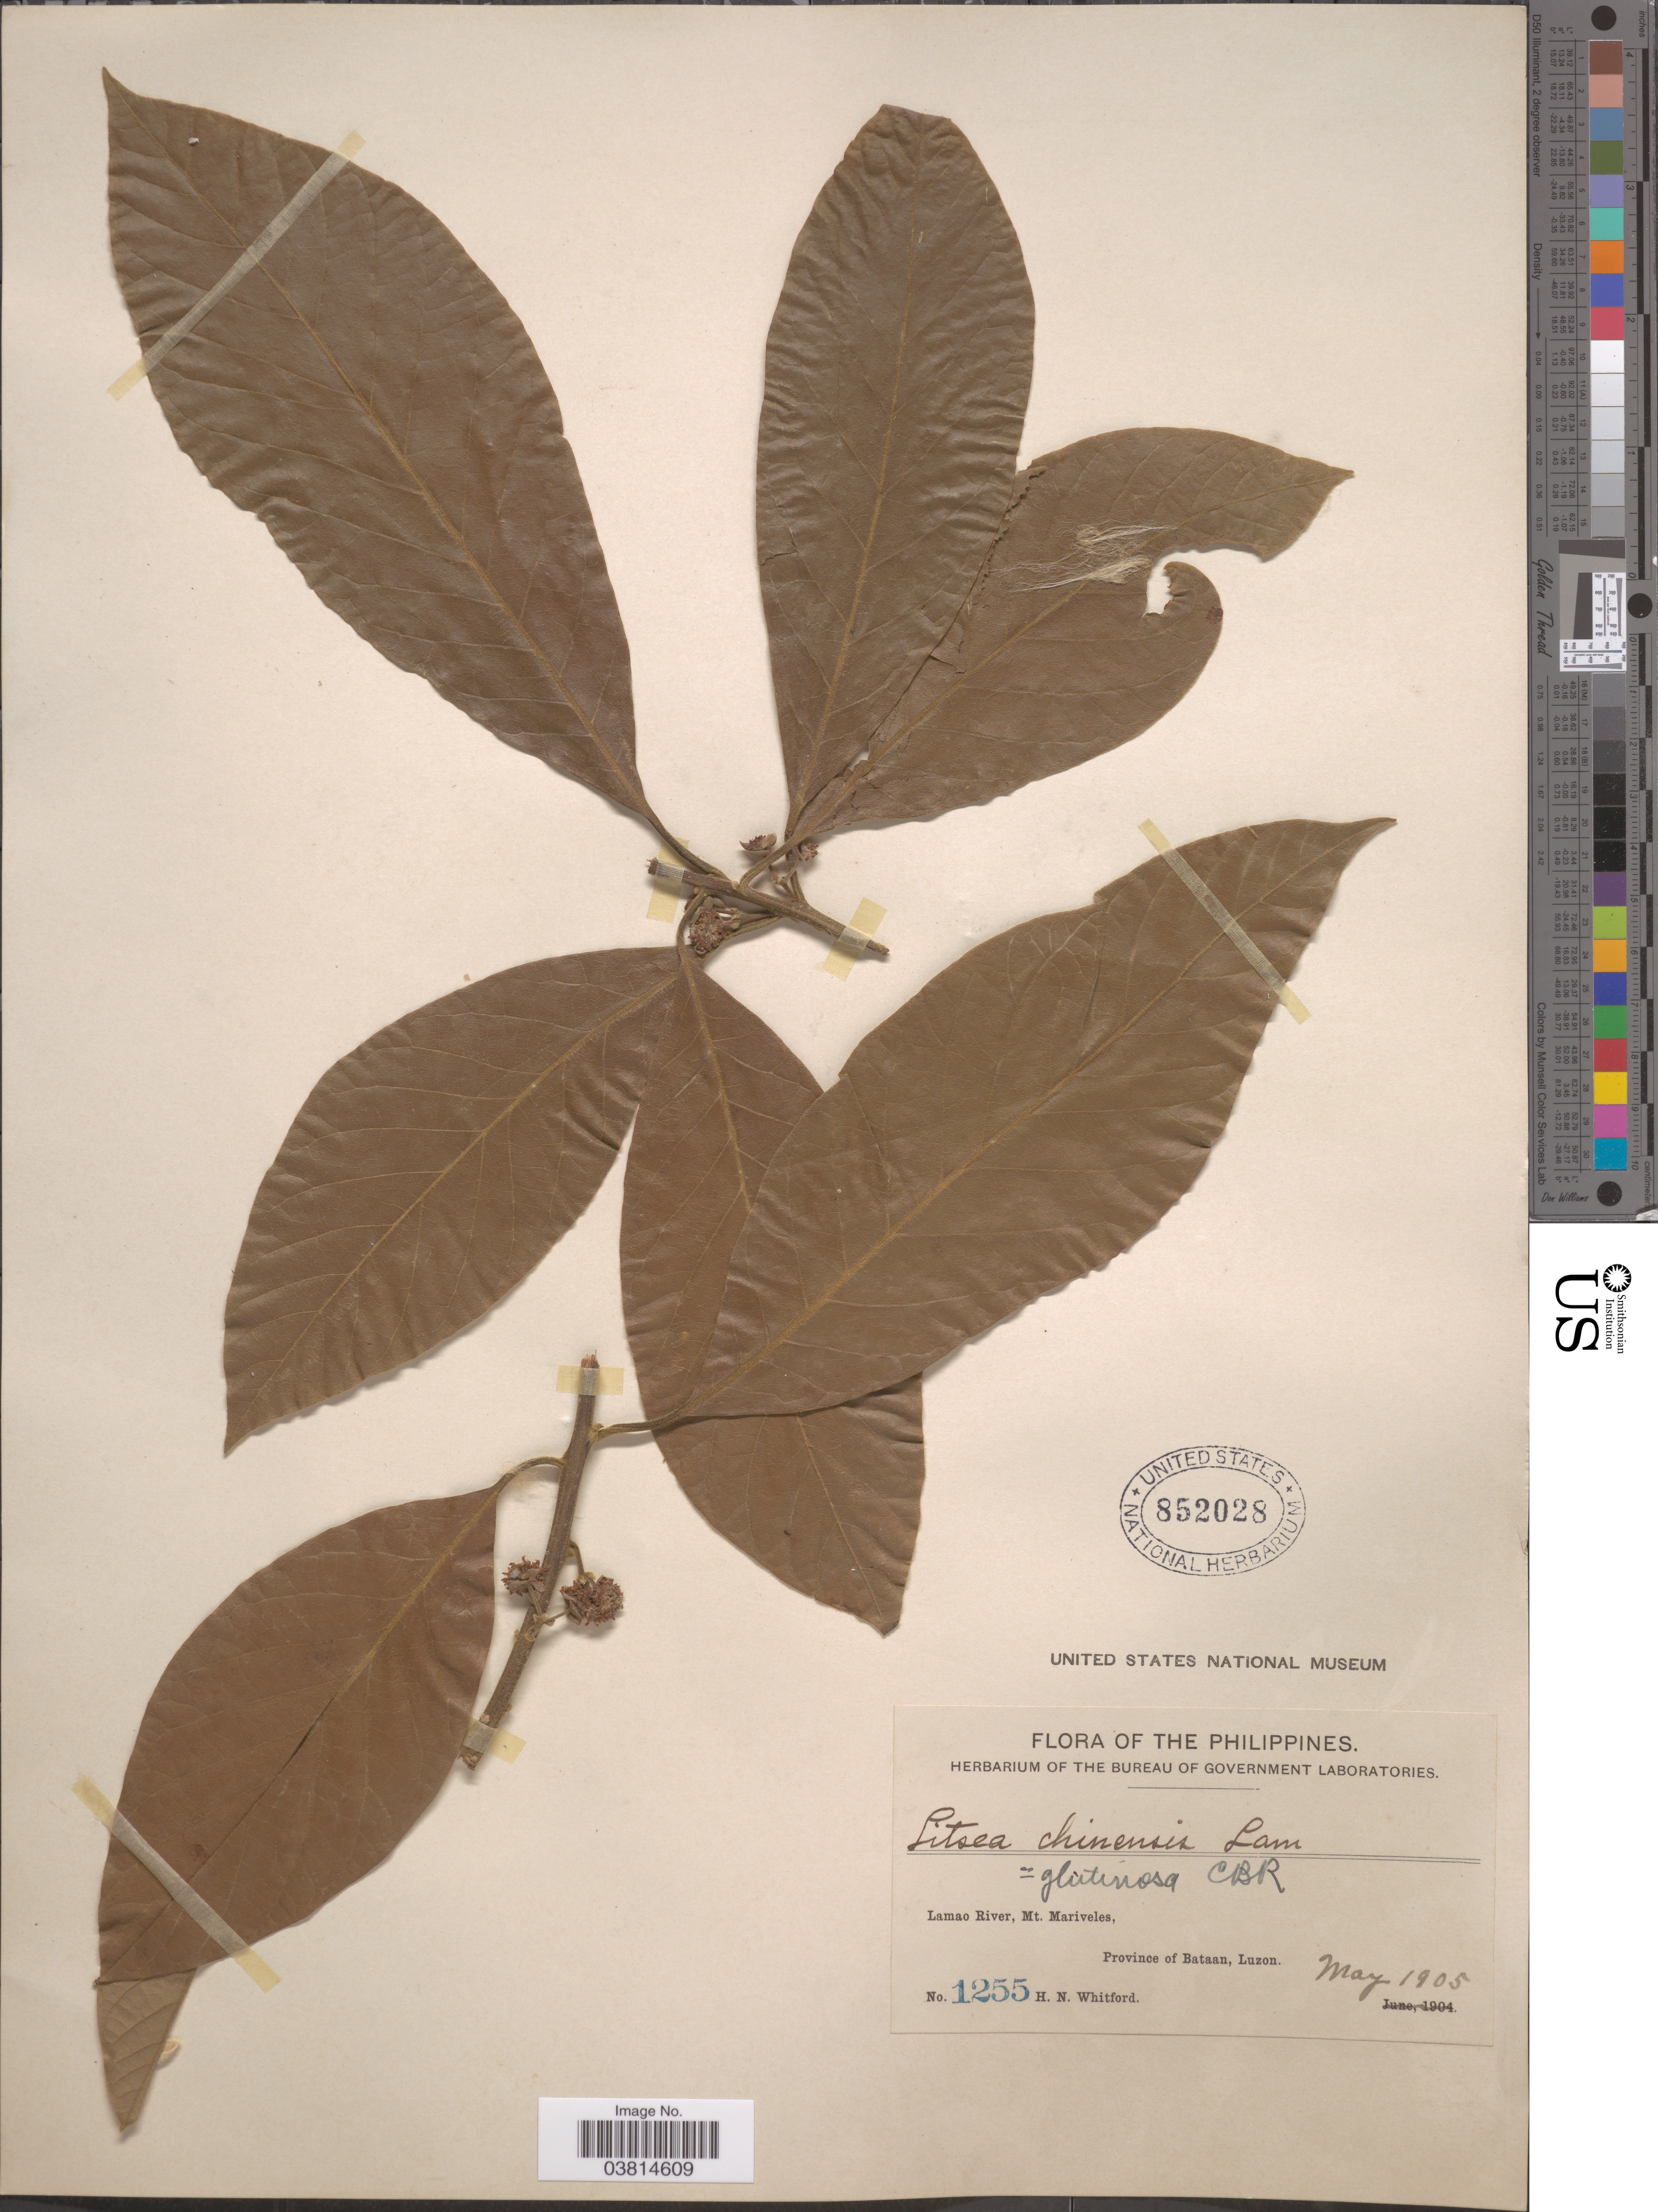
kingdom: Plantae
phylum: Tracheophyta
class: Magnoliopsida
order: Laurales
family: Lauraceae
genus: Litsea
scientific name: Litsea glutinosa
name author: (Lour.) C.B. Rob.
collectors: H. N. Whitford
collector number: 1255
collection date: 1905-05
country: Philippines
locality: Lamao River, Mt. Mariveles, Province of Bataan, Luzon.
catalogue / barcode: US 852028